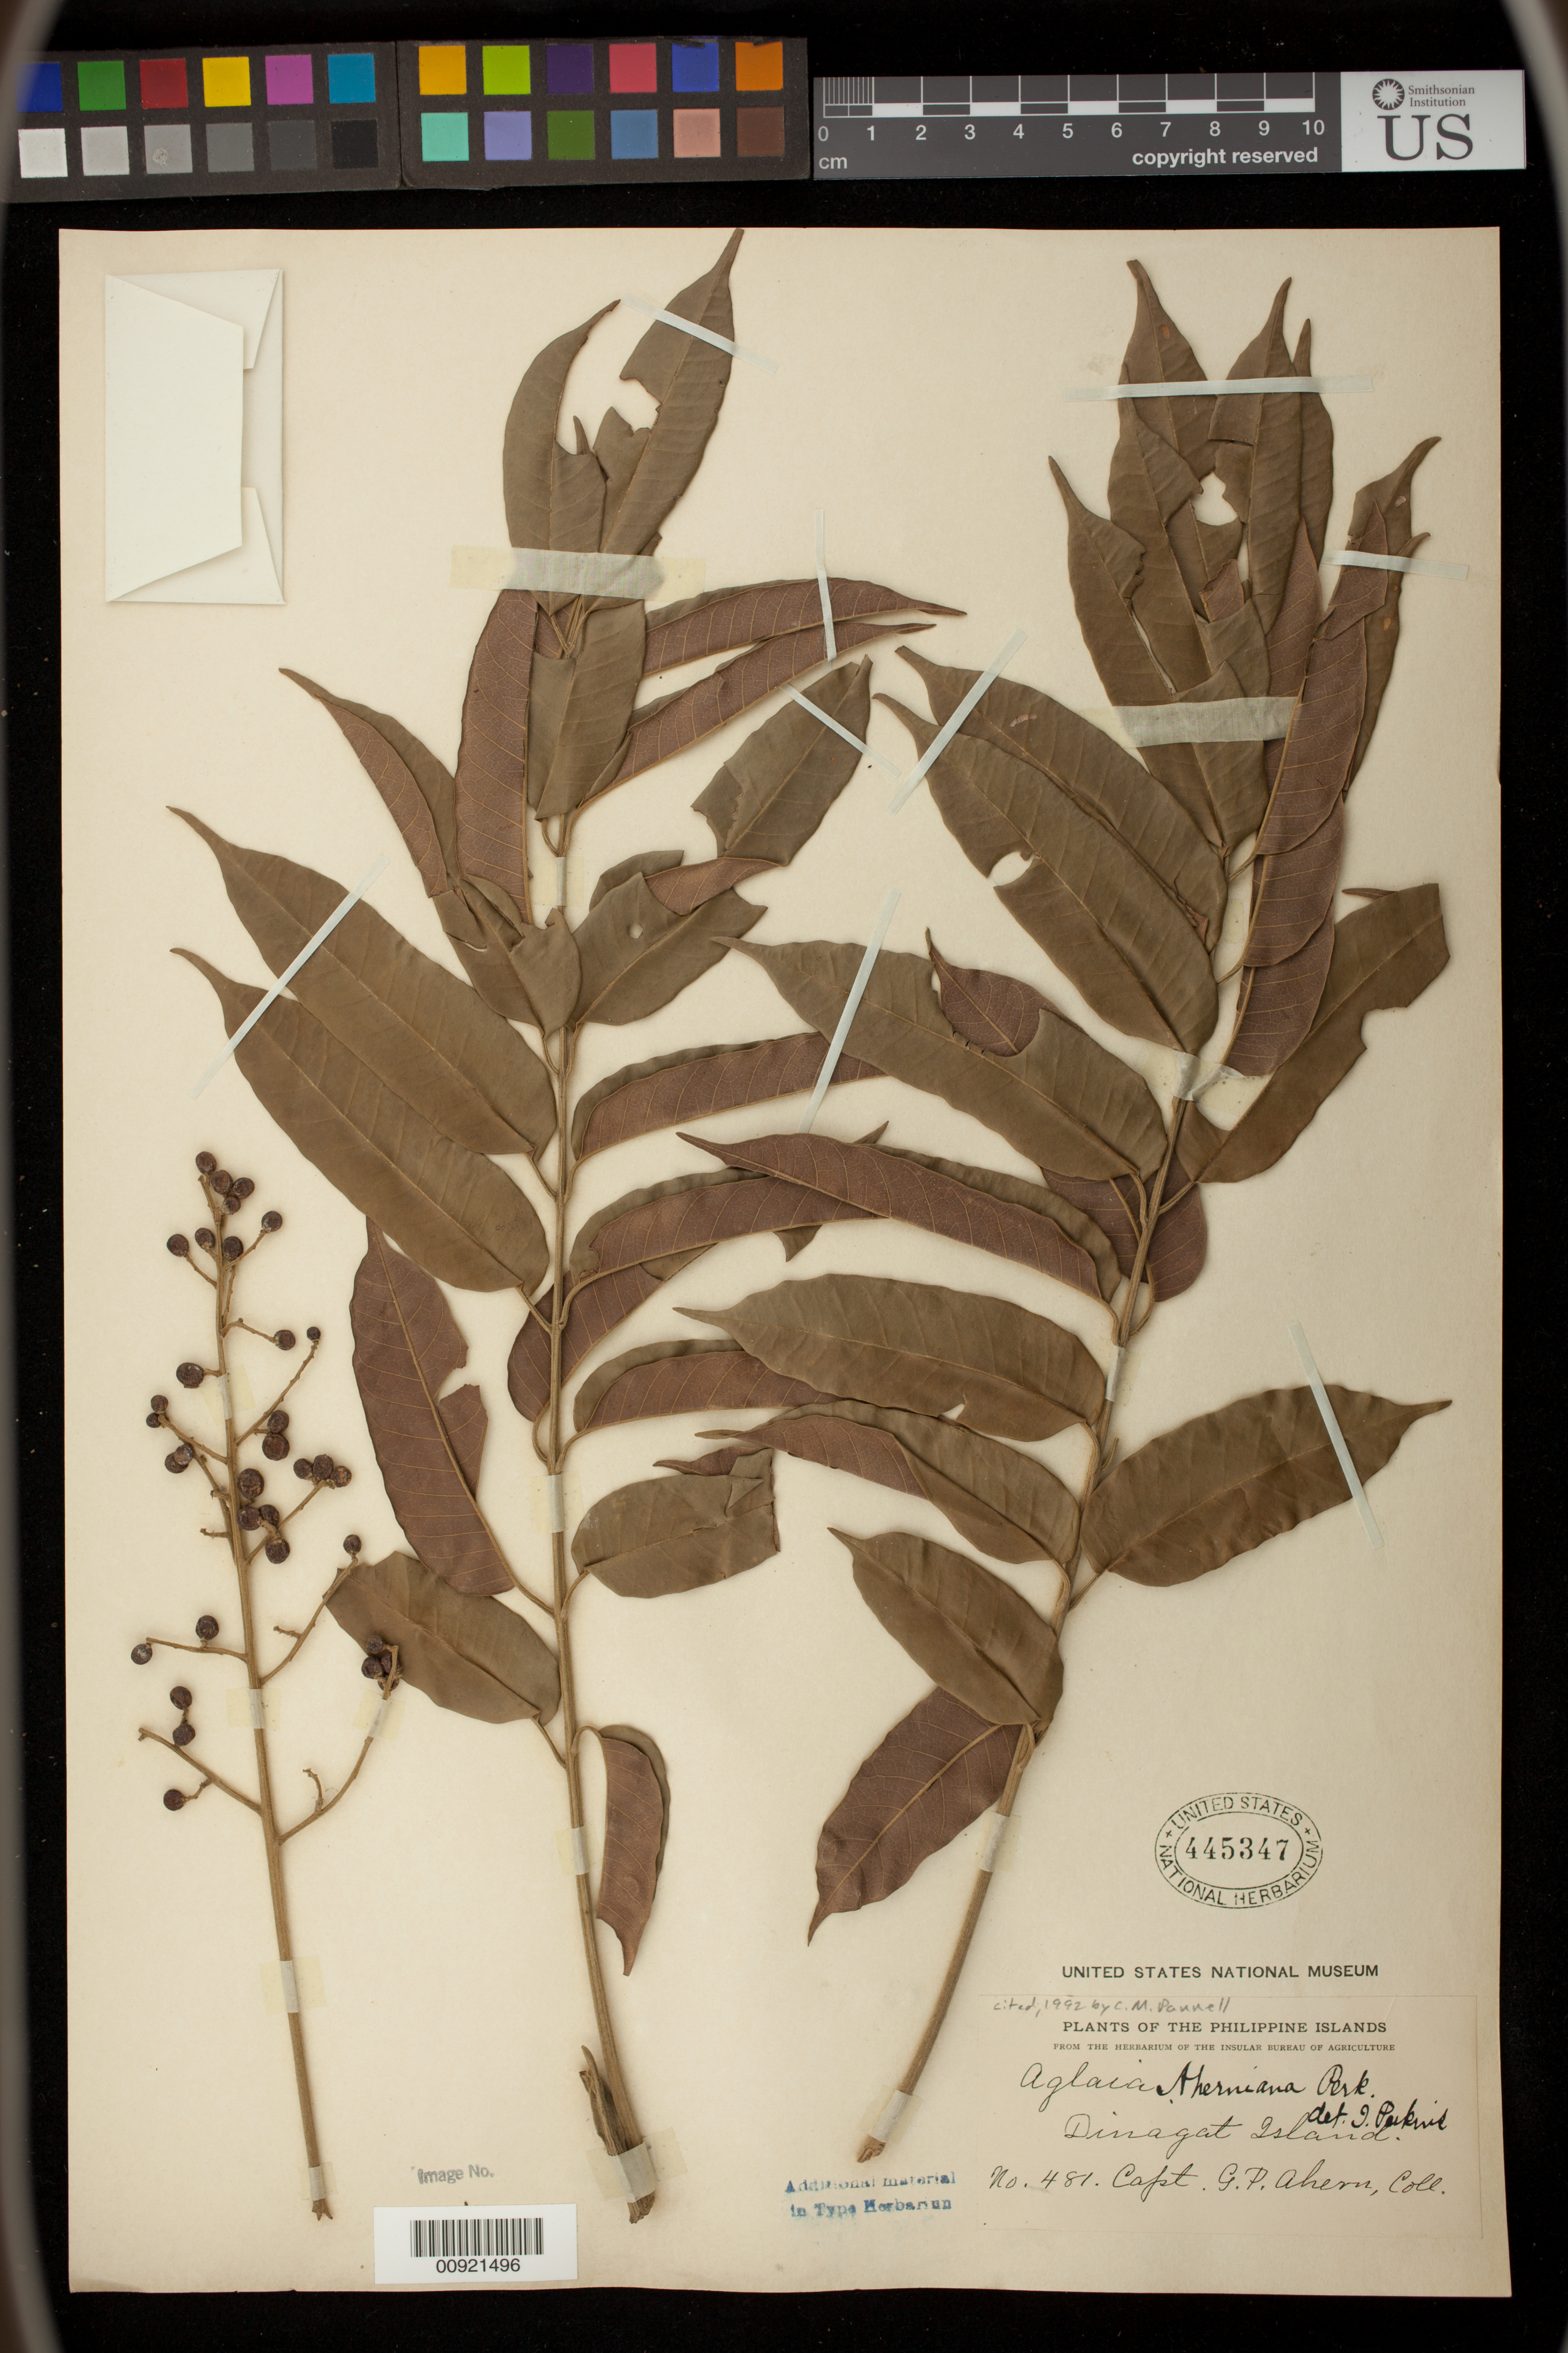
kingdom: Plantae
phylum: Tracheophyta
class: Magnoliopsida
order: Sapindales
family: Meliaceae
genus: Aglaia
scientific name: Aglaia aherniana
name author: Perkins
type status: Isosyntype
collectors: G. Ahern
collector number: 481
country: Philippines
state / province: Caraga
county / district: Surigao del Norte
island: Dinagat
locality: Dinagat island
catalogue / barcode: US 445347